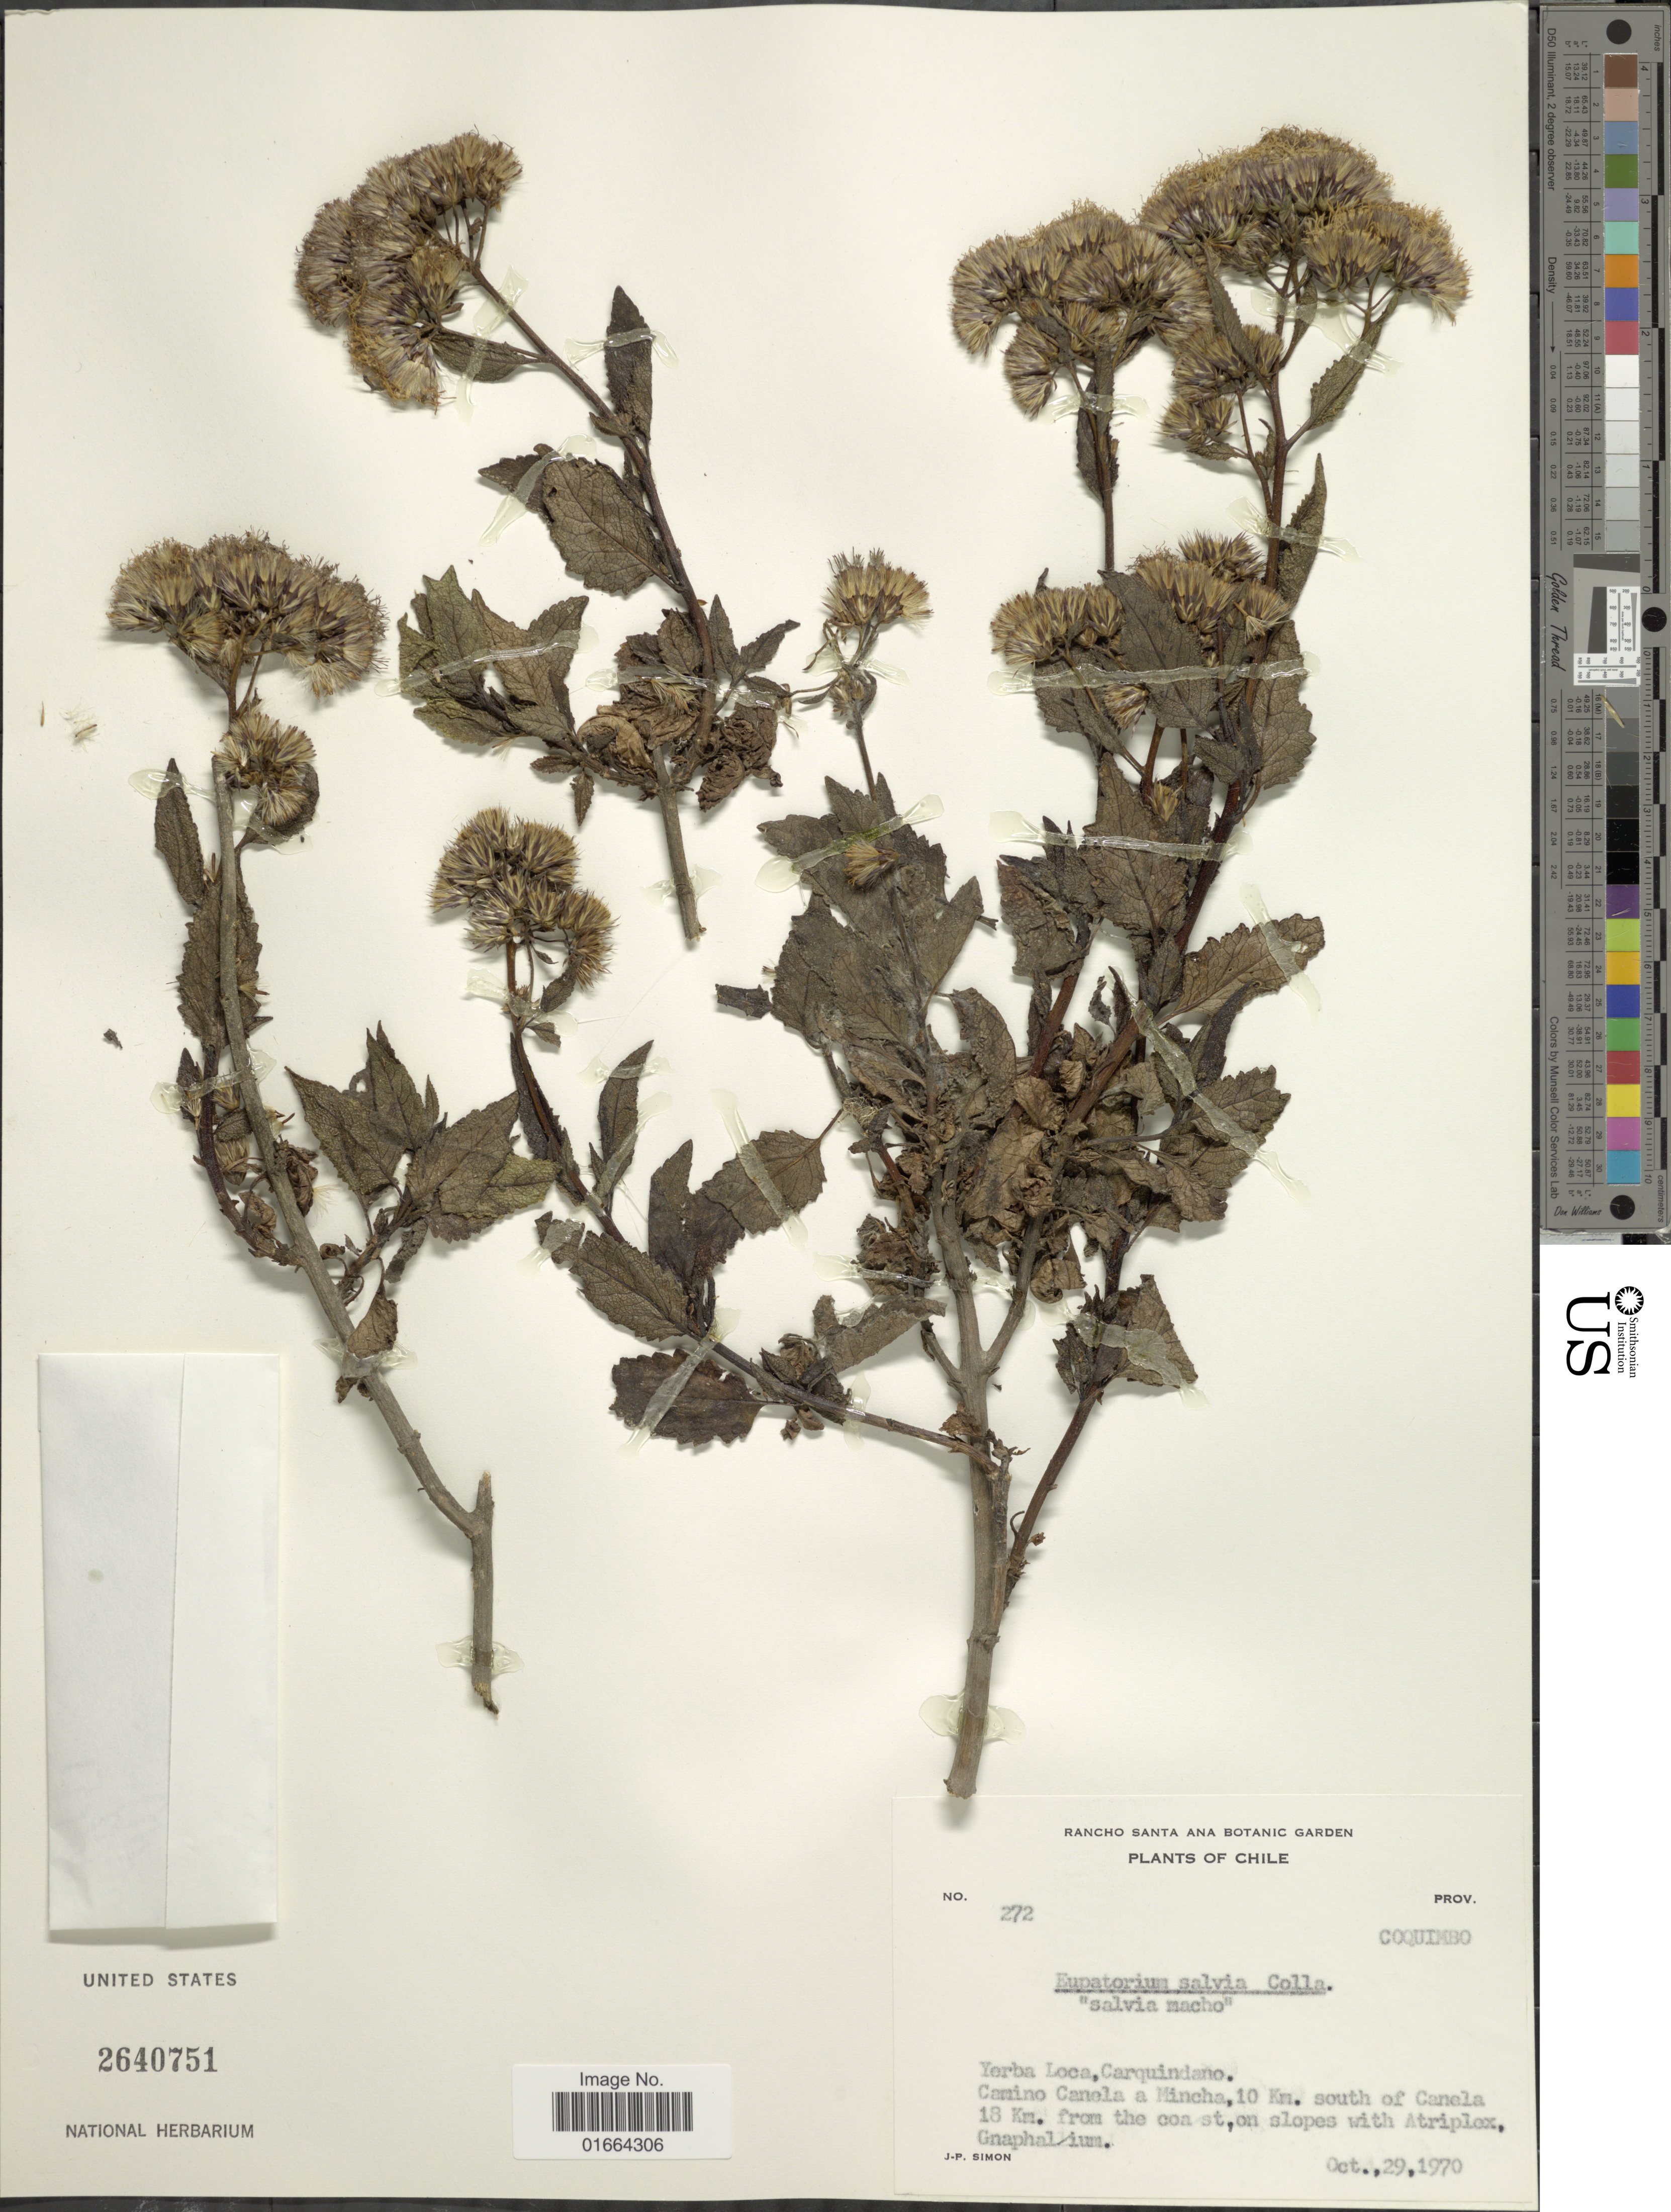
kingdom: Plantae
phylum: Tracheophyta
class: Magnoliopsida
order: Asterales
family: Asteraceae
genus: Aristeguietia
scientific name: Aristeguietia salvia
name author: (Colla) R.M. King & H. Rob.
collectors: J.-P. Simon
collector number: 272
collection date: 1970-10-29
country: Chile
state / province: Coquimbo (IV)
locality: Yerba Loca, Carquindano. Camino Canela a Mincha, 10 Km. south of Canela 18 Km. from the coast.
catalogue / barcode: US 2640751